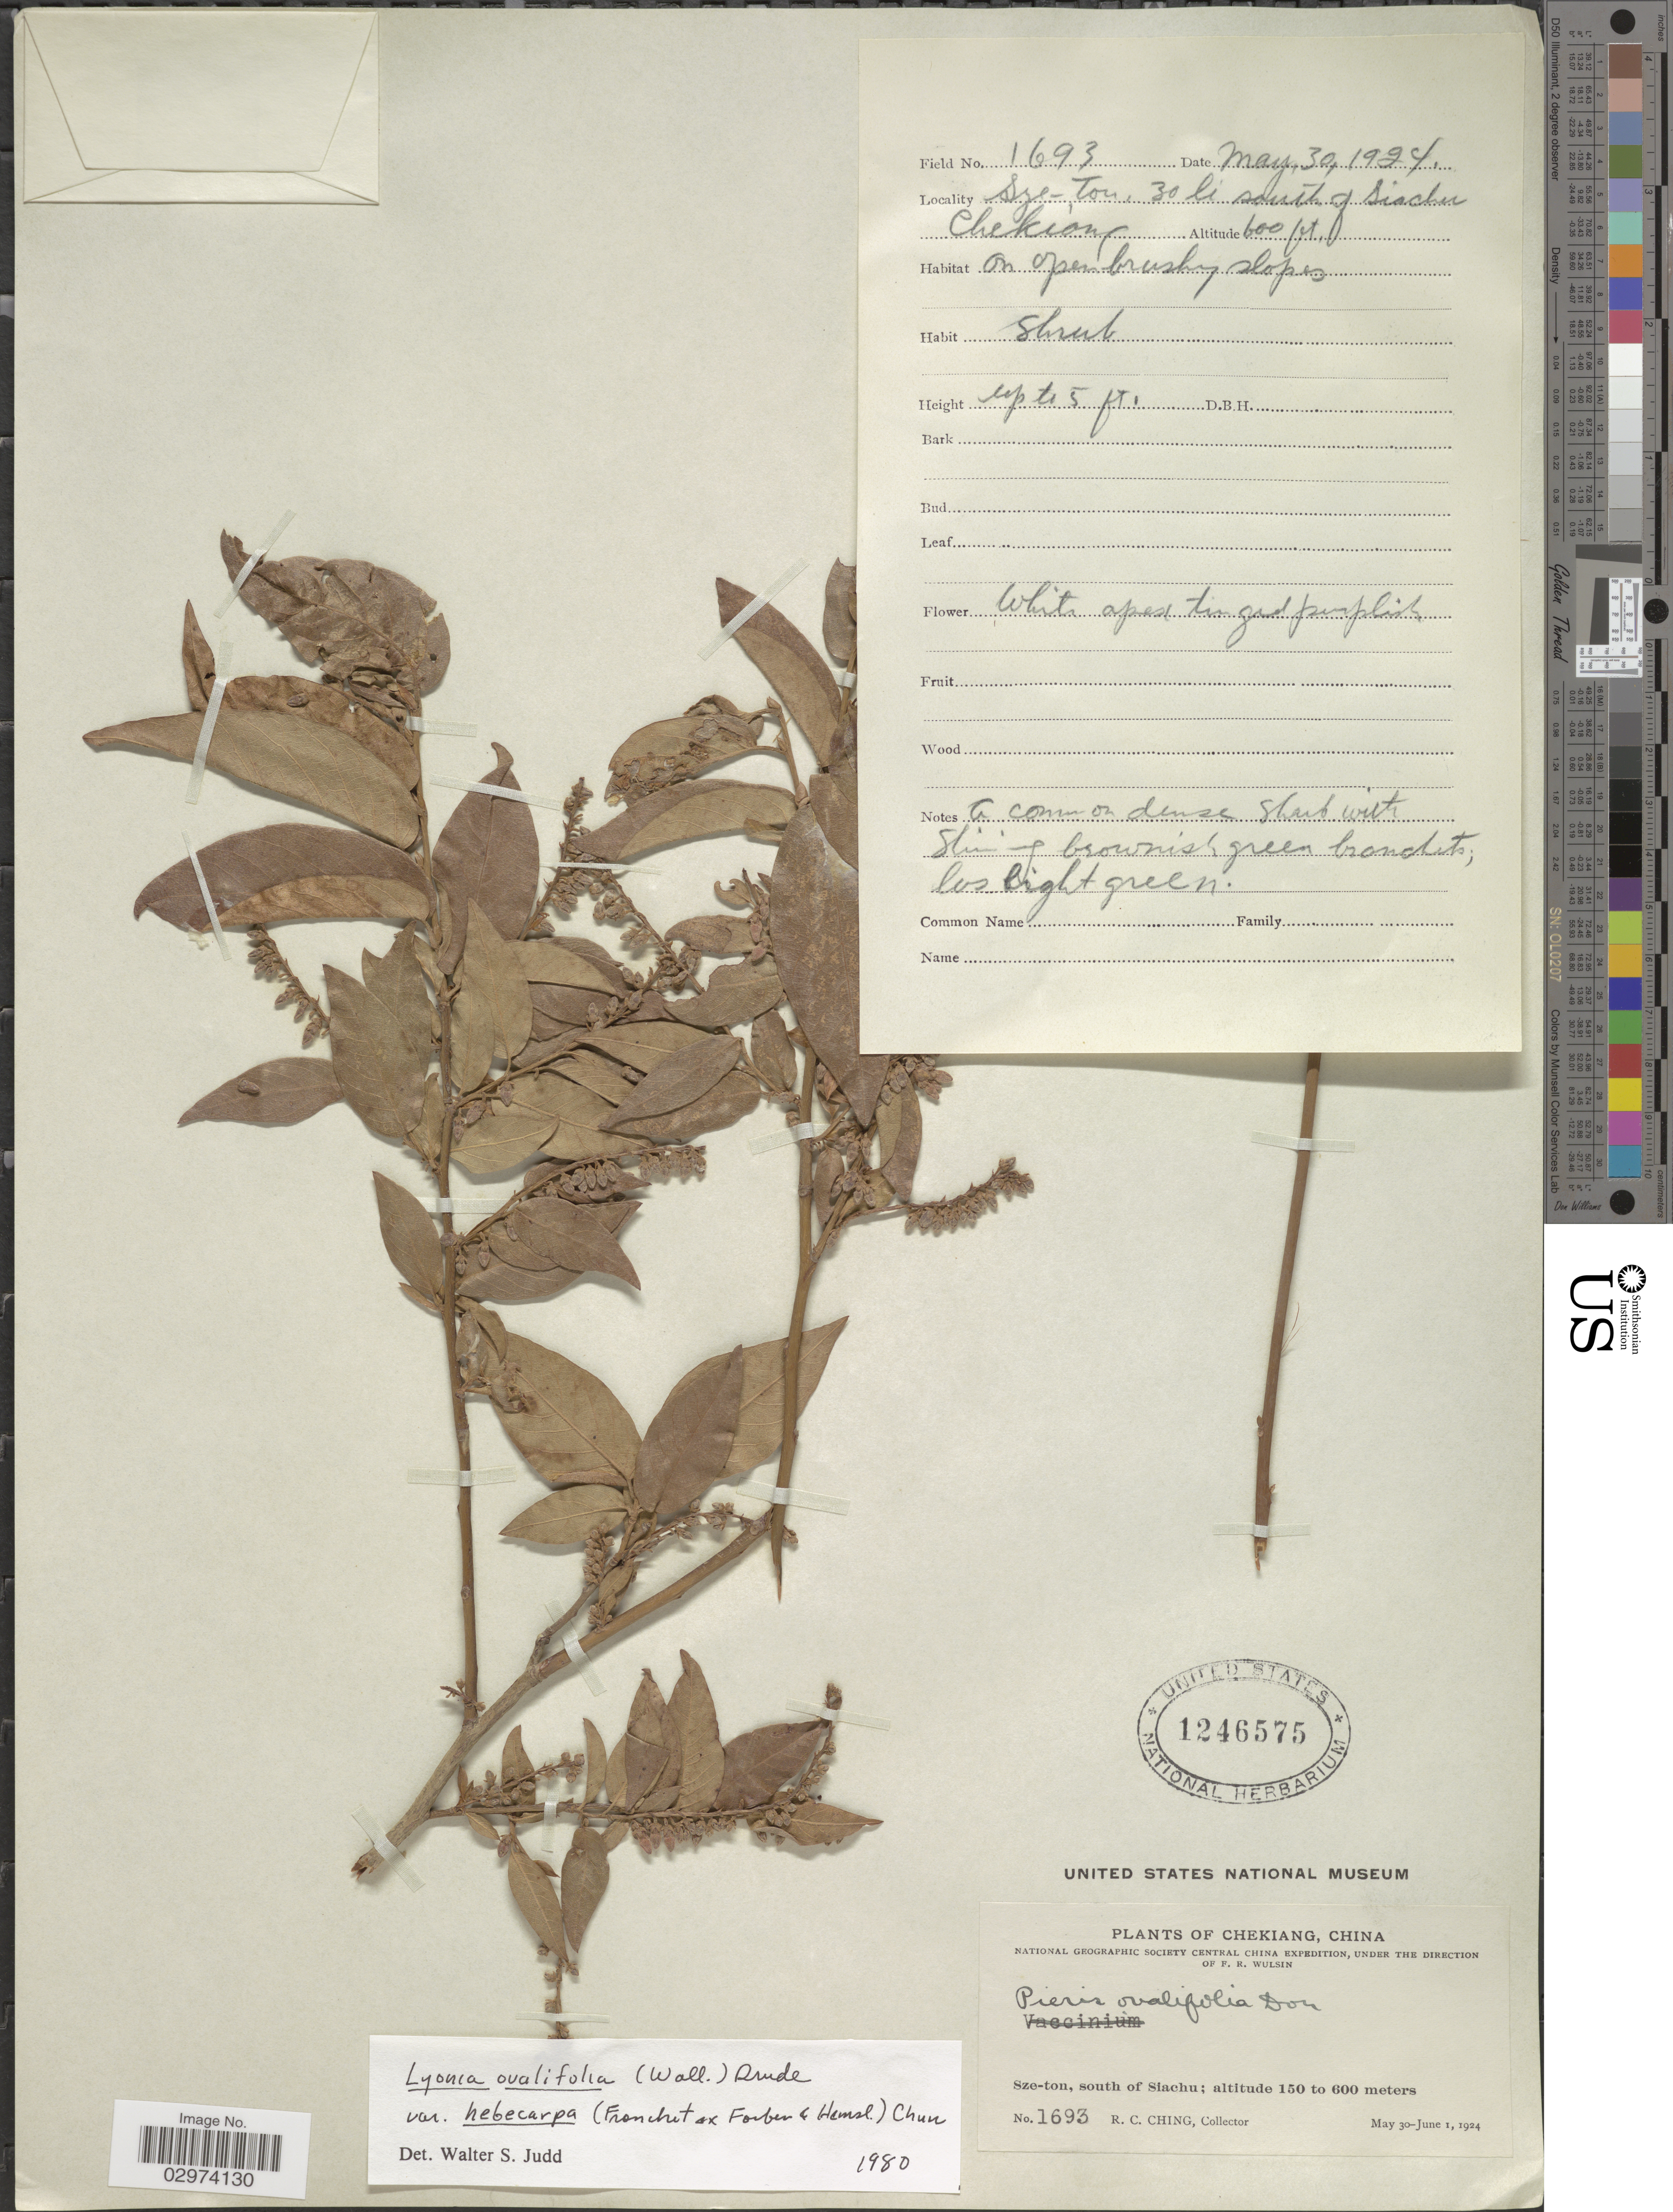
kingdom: Plantae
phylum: Tracheophyta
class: Magnoliopsida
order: Ericales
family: Ericaceae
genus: Lyonia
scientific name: Lyonia ovalifolia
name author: (Wall.) Drude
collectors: R. C. Ching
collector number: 1693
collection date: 1924-05-30/1924-06-01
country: China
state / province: Zhejiang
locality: Chekiang. Sze-ton, south of Siachu.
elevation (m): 150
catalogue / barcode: US 1246575